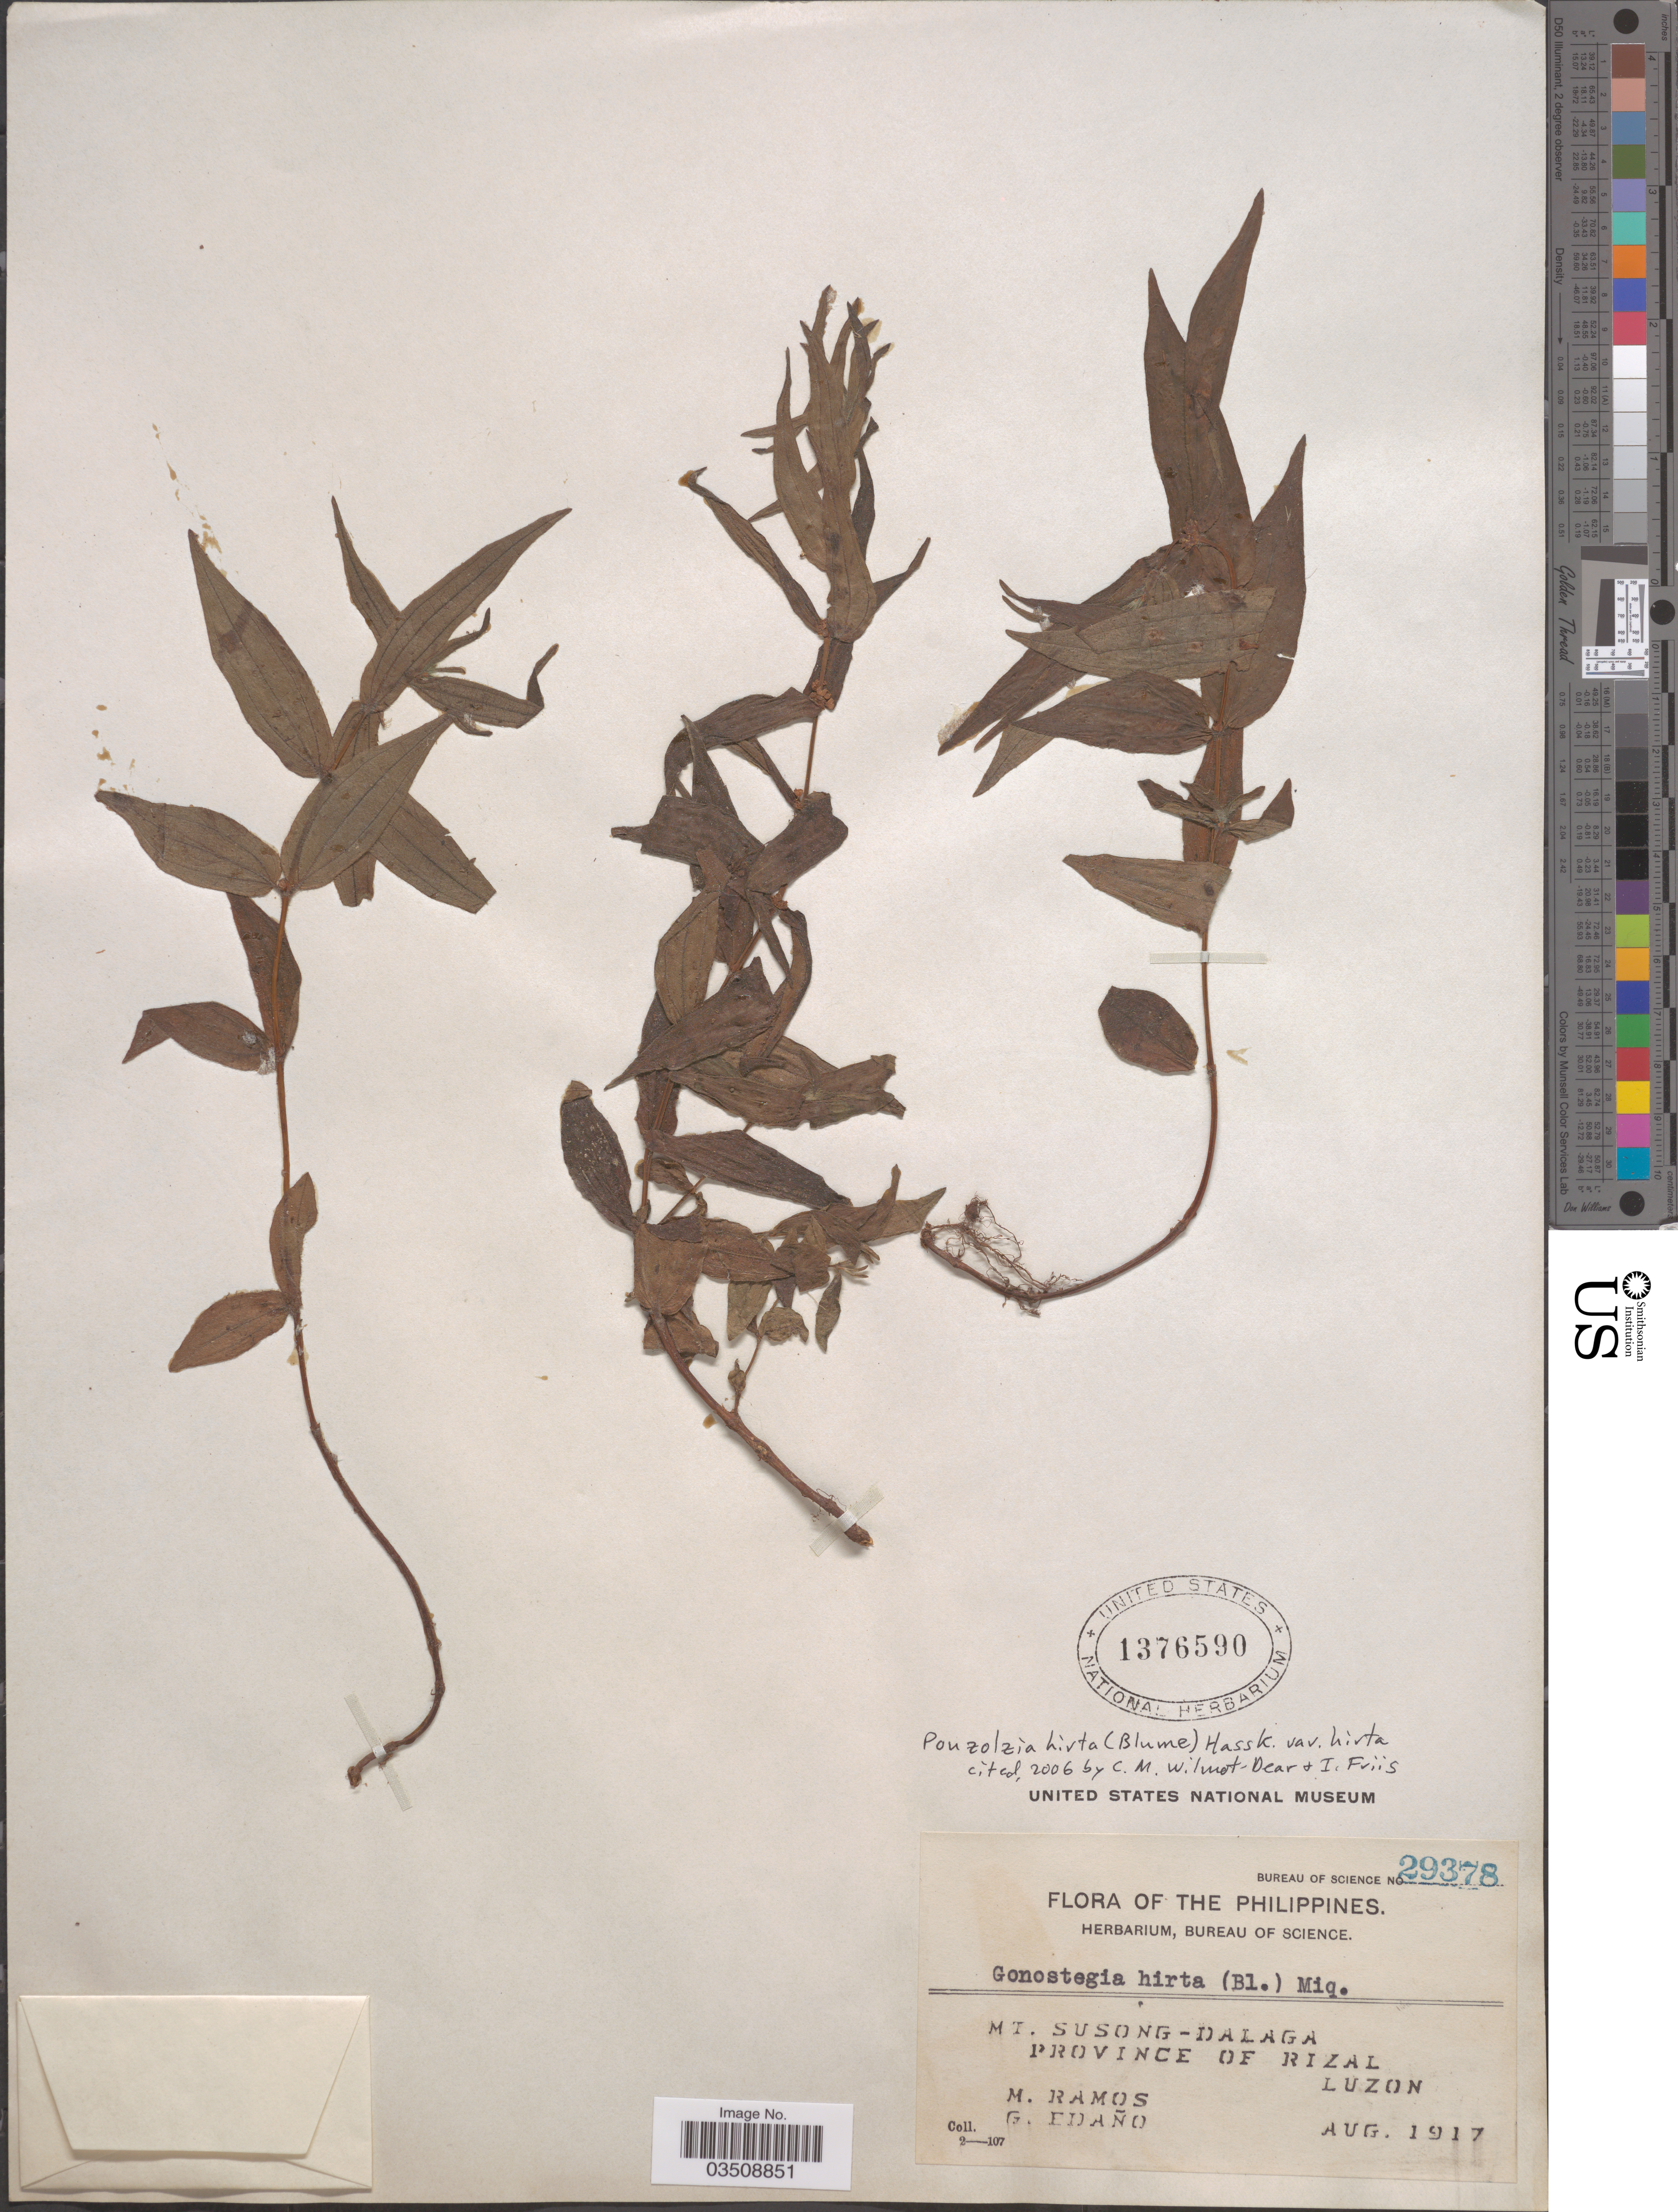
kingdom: Plantae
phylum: Tracheophyta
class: Magnoliopsida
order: Rosales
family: Urticaceae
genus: Gonostegia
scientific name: Gonostegia triandra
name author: (Blume) Miq.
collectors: M. Ramos & G. Edaño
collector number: Bureau of Science 29378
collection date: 1917-08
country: Philippines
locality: Mt. Susong-Dalaga. Province of Rizal, Luzon.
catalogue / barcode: US 1376590